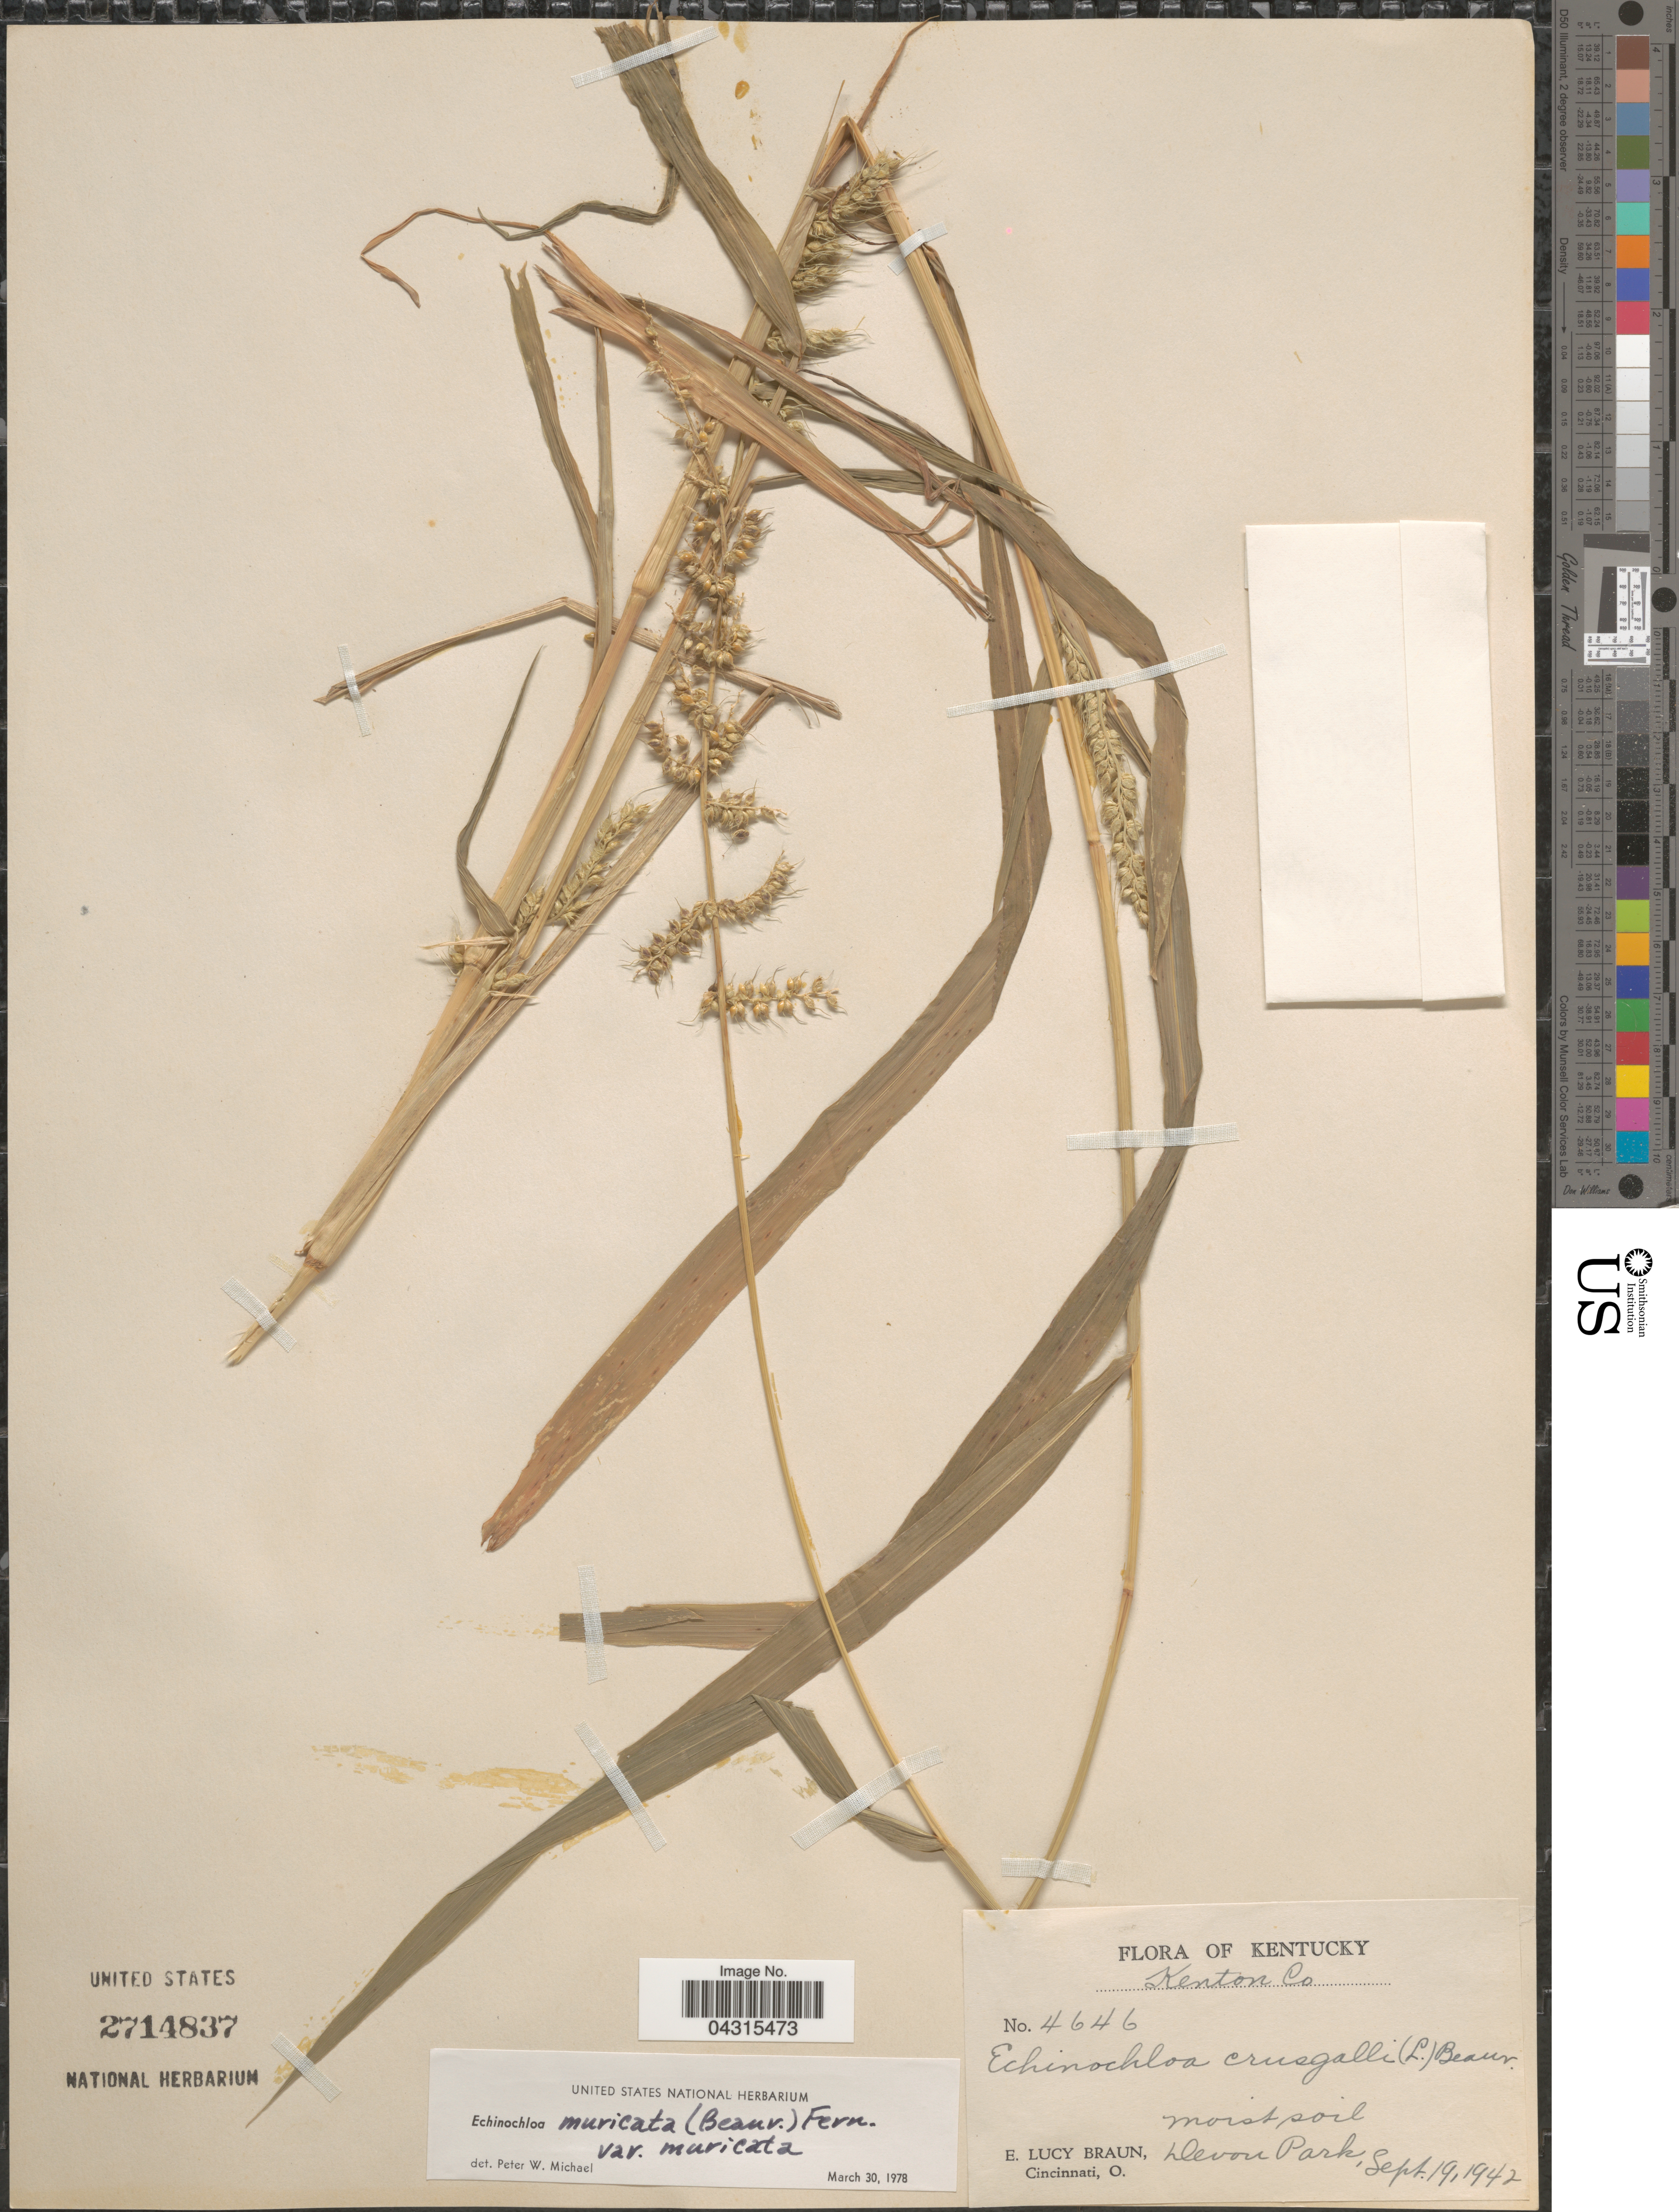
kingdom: Plantae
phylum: Tracheophyta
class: Liliopsida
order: Poales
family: Poaceae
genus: Echinochloa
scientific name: Echinochloa muricata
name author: (P. Beauv.) Fernald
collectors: E. L. Braun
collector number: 4646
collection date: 1942-09-19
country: United States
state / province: Kentucky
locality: Kenton Co. Moist soil Devou Park.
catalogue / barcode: US 2714837